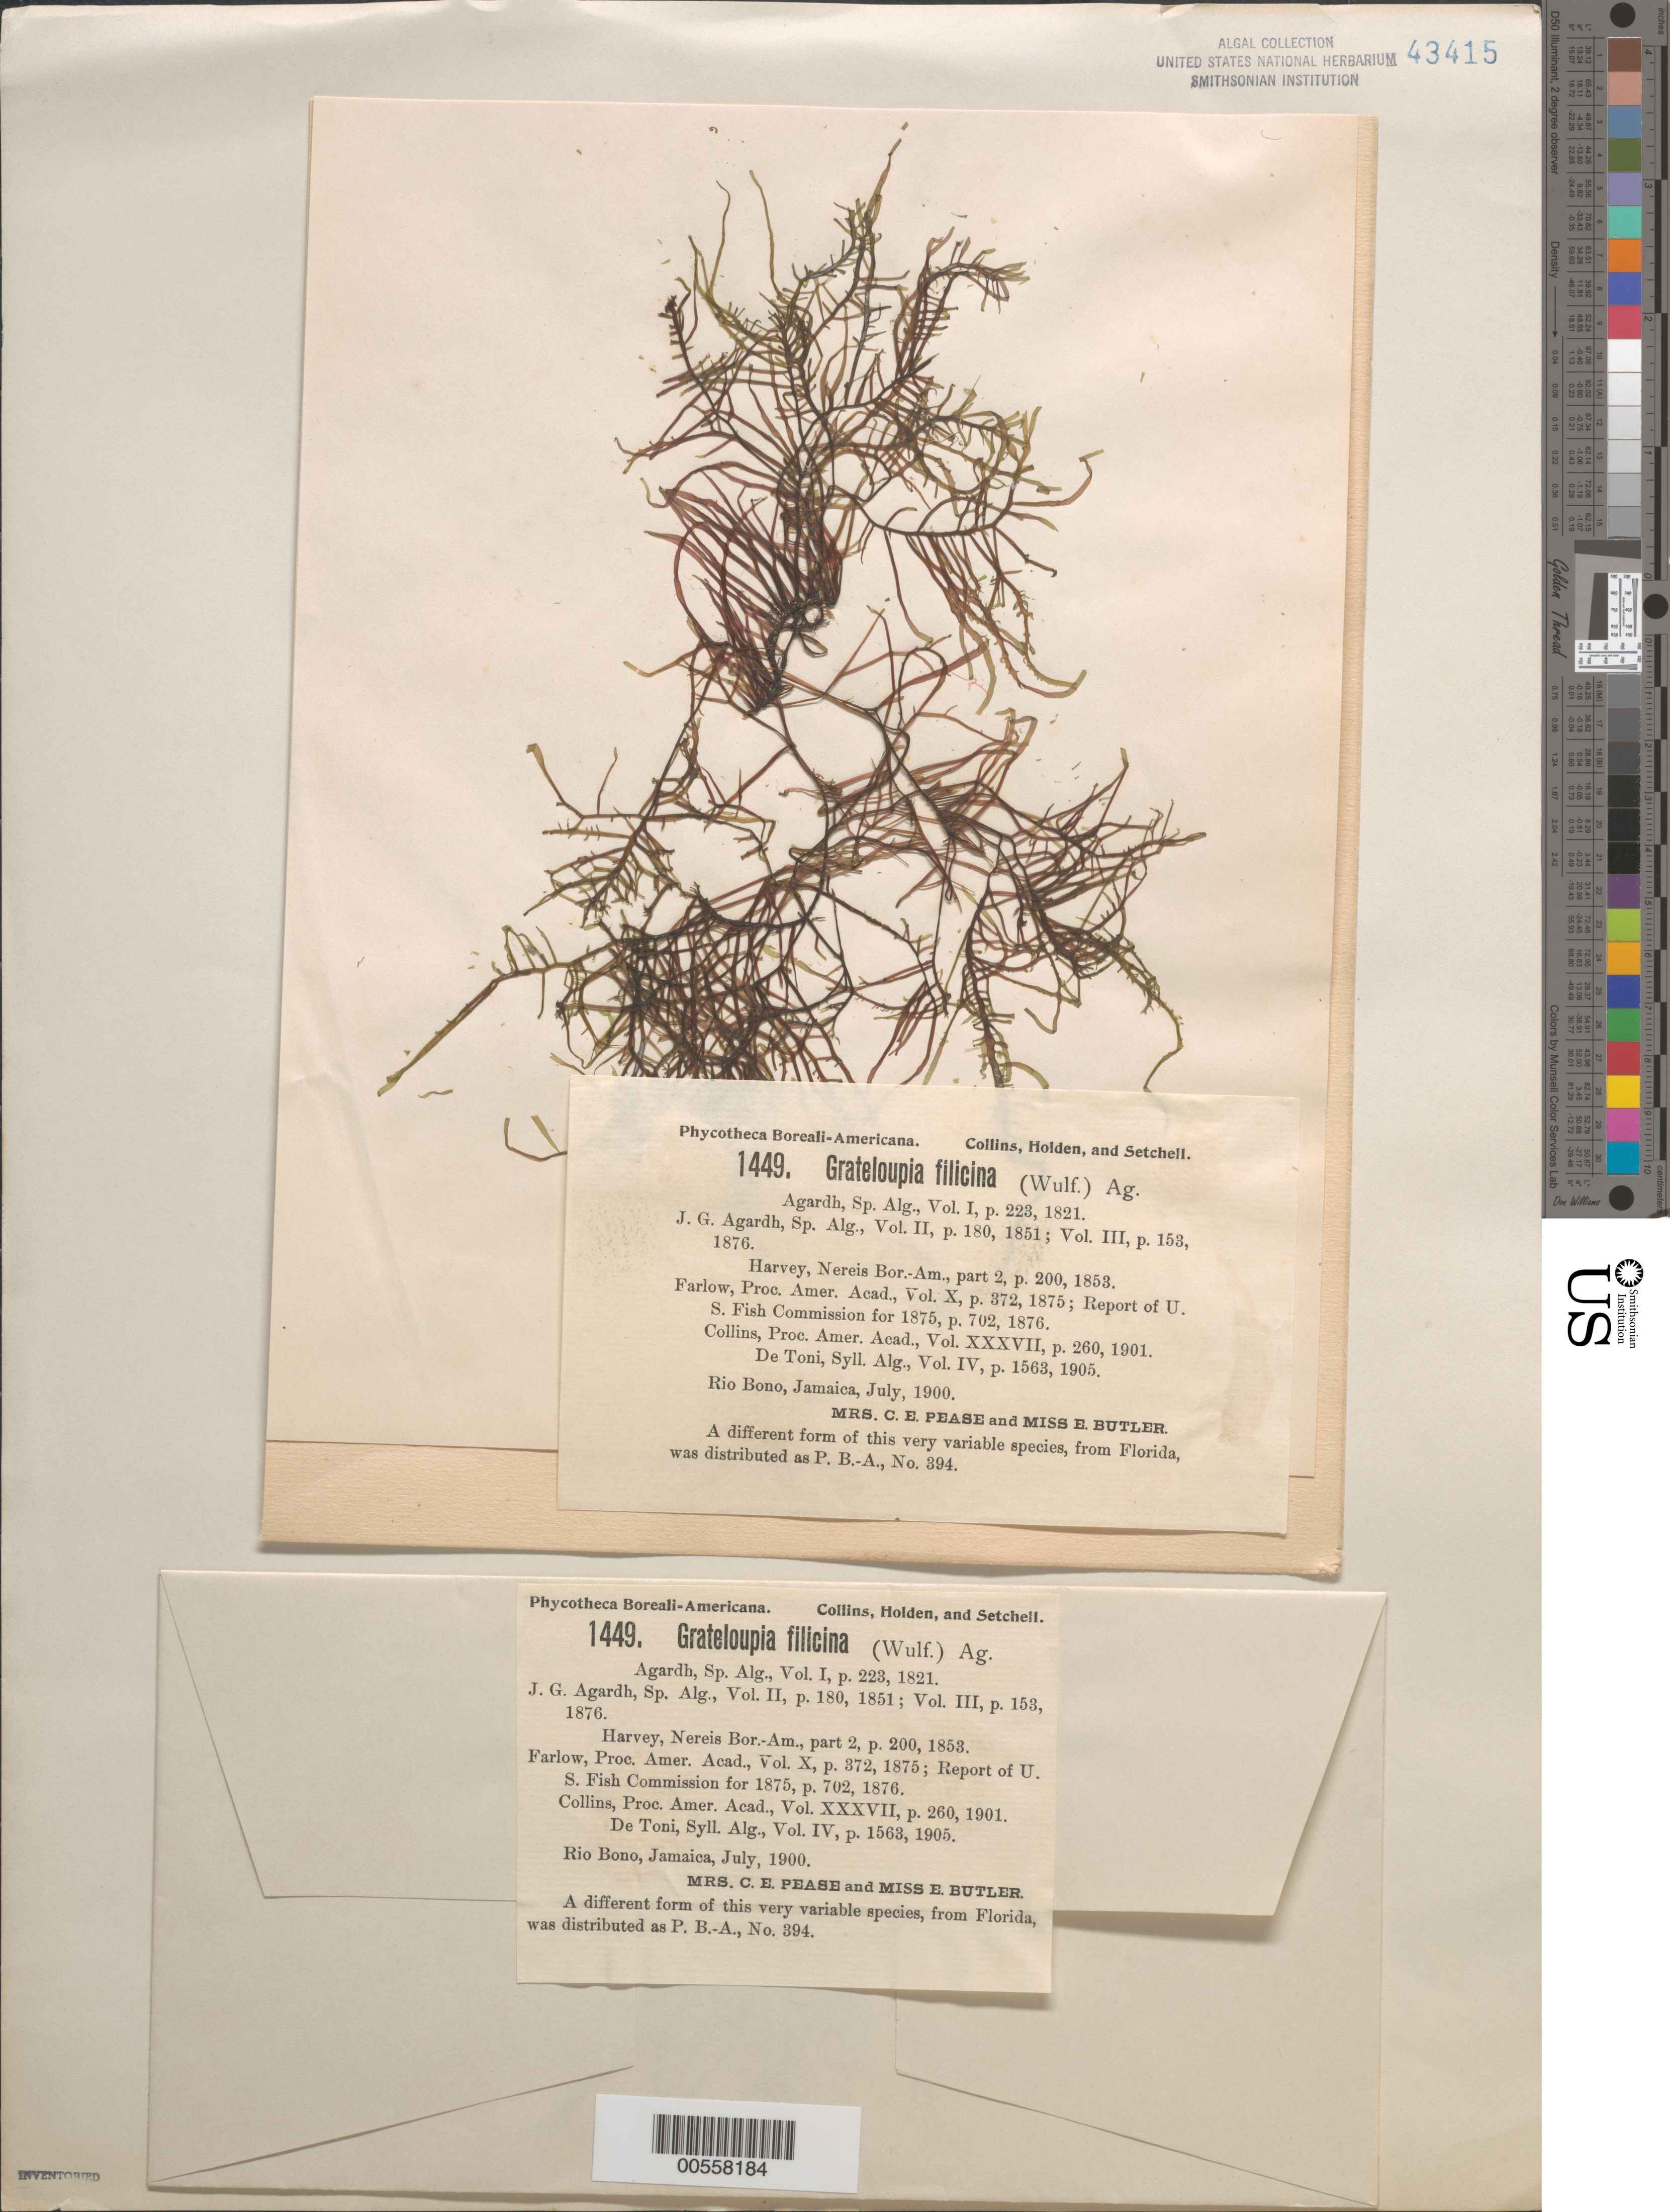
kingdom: Plantae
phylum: Rhodophyta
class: Florideophyceae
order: Halymeniales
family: Halymeniaceae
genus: Grateloupia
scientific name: Grateloupia filicina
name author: (J.V.Lamouroux) C. Agardh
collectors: C. Pease & E. Butler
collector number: PB-A 1449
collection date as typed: Jul 1900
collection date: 1900-07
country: Jamaica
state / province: Trelawny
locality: Rio Bueno (Rio Bono)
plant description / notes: Collins, Holden & Setchell, Phycotheca Boreali-Americana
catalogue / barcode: US 43415